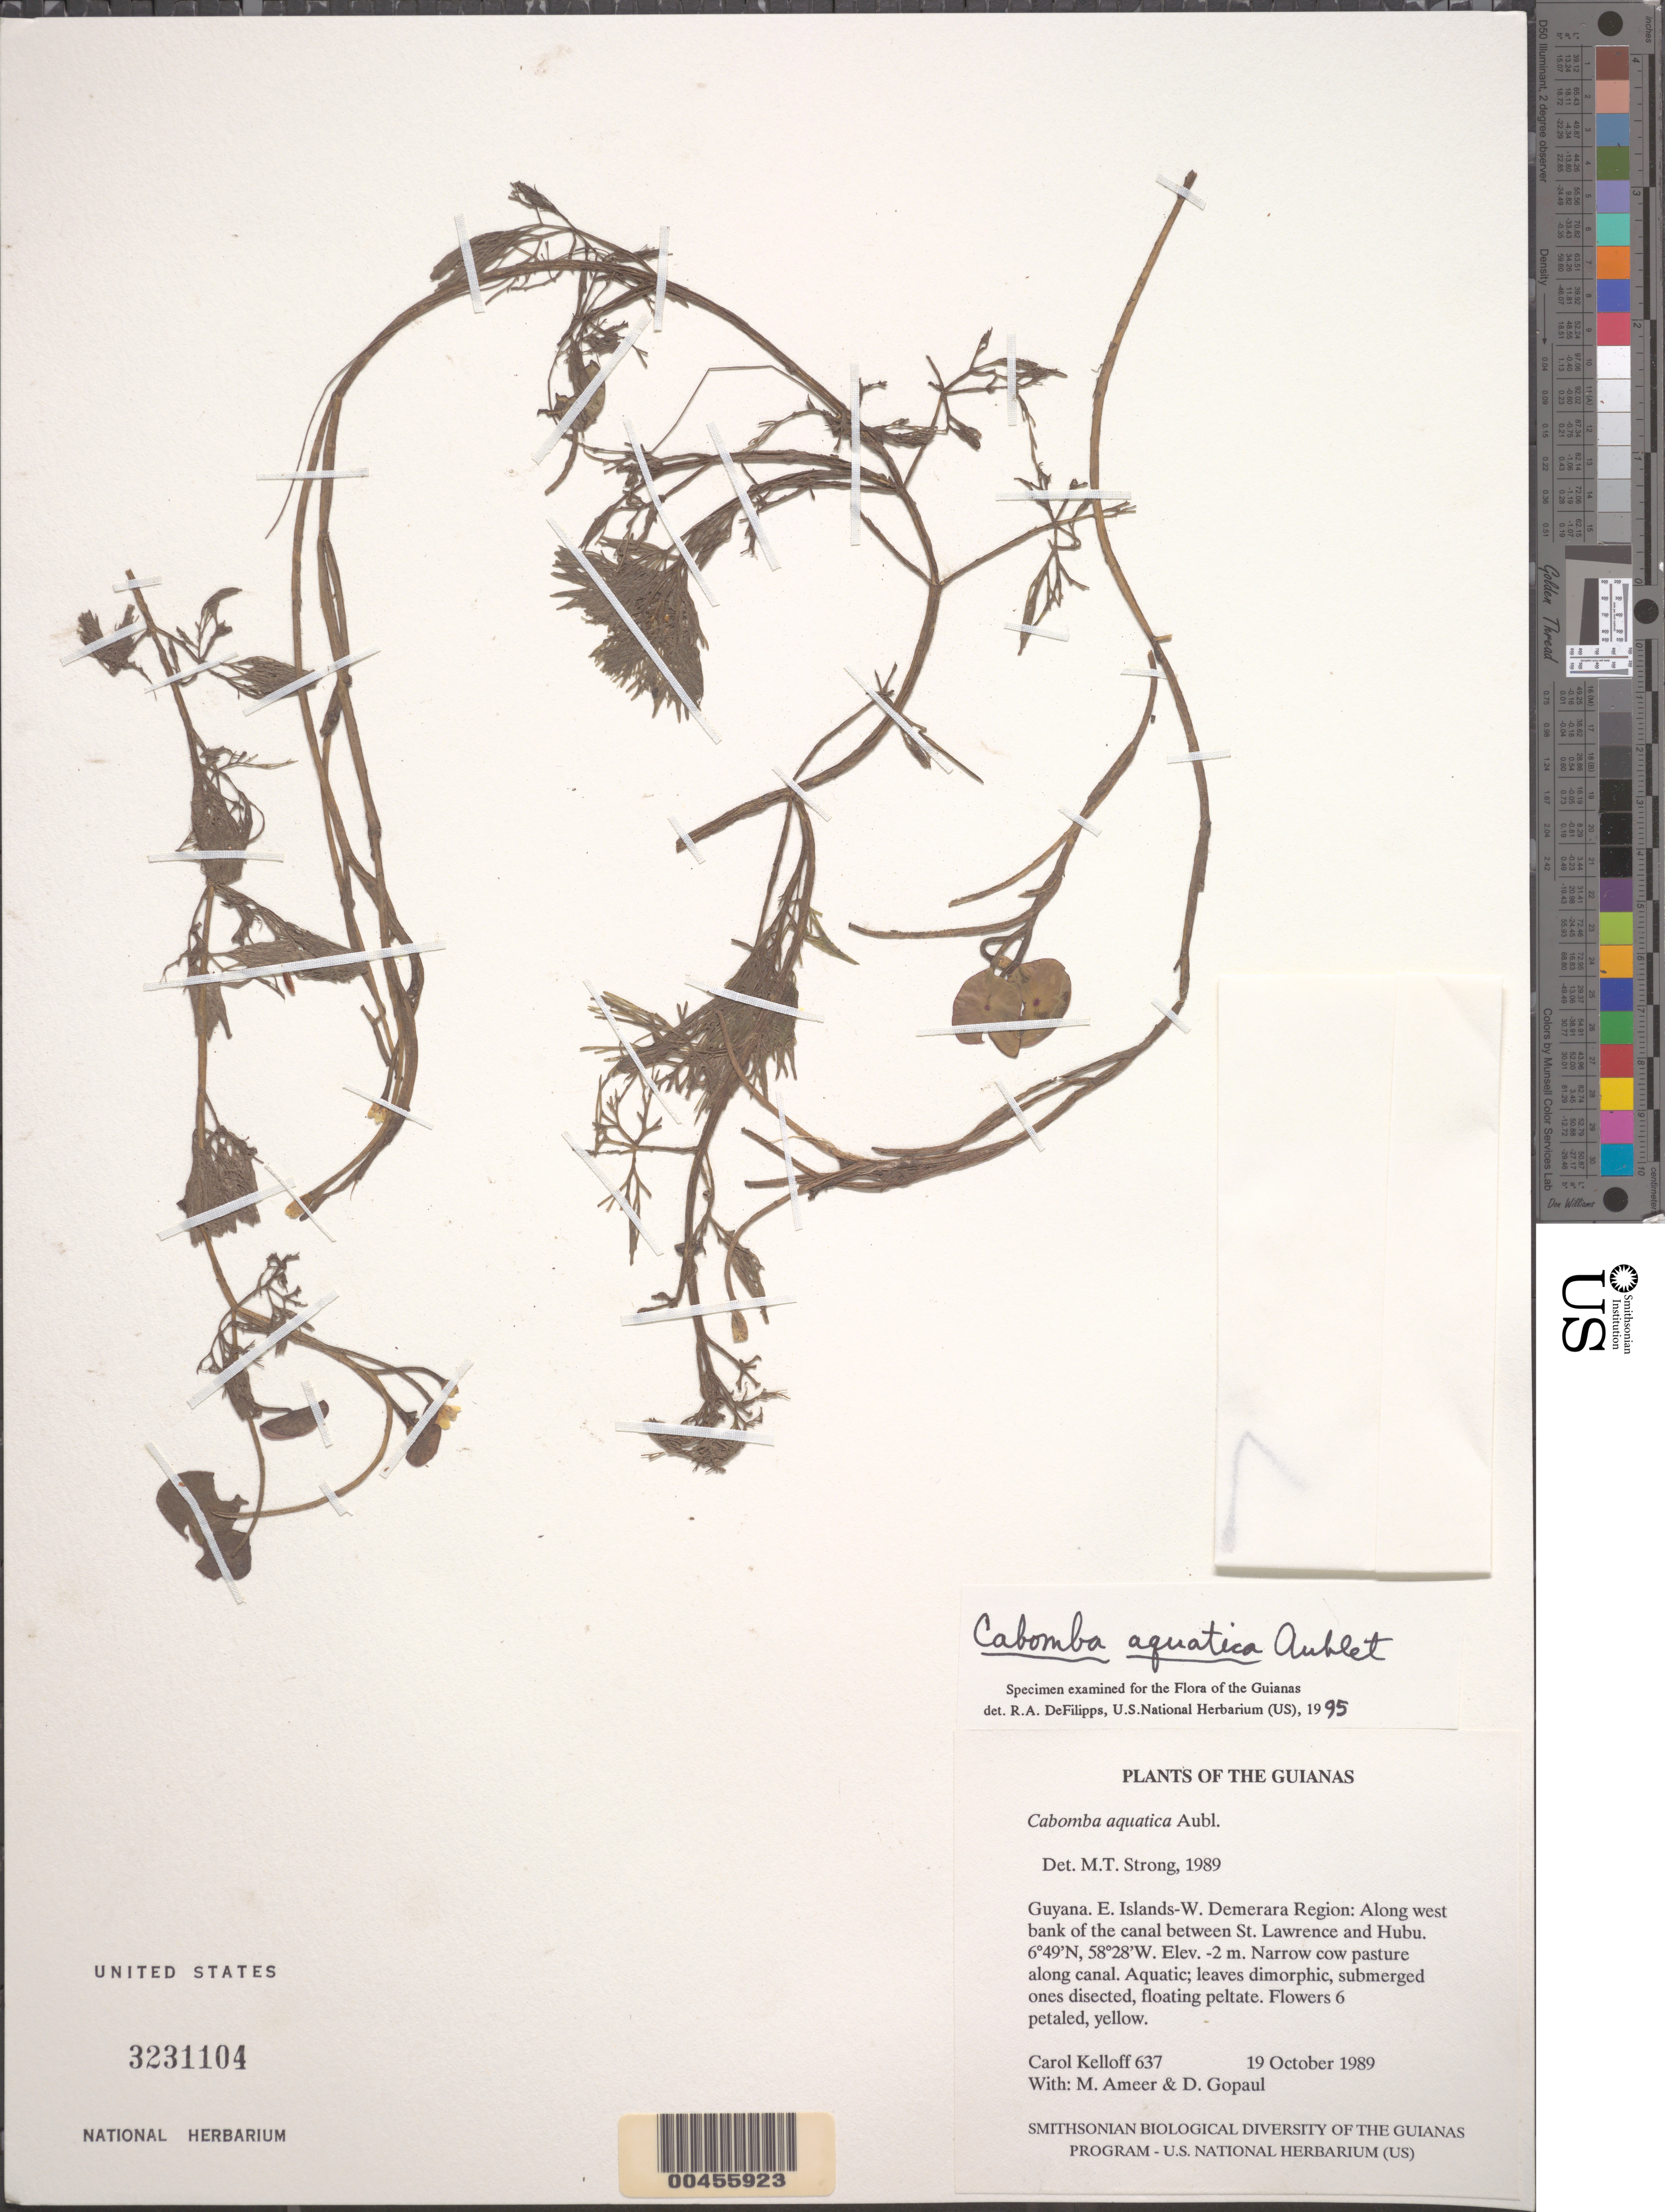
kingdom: Plantae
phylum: Tracheophyta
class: Magnoliopsida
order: Nymphaeales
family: Cabombaceae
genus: Cabomba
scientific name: Cabomba aquatica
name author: Aubl.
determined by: DeFilipps, R. A.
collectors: C. L. Kelloff, M. Ameer & D. Gopaul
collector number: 0637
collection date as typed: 19 October 1989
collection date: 1989-10-19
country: Guyana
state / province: Essequibo Isl-W. Demerara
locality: Along west bank of the canal between St. Lawrence and Hubu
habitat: Narrow cow pasture along canal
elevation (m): -2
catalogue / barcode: US 3231104